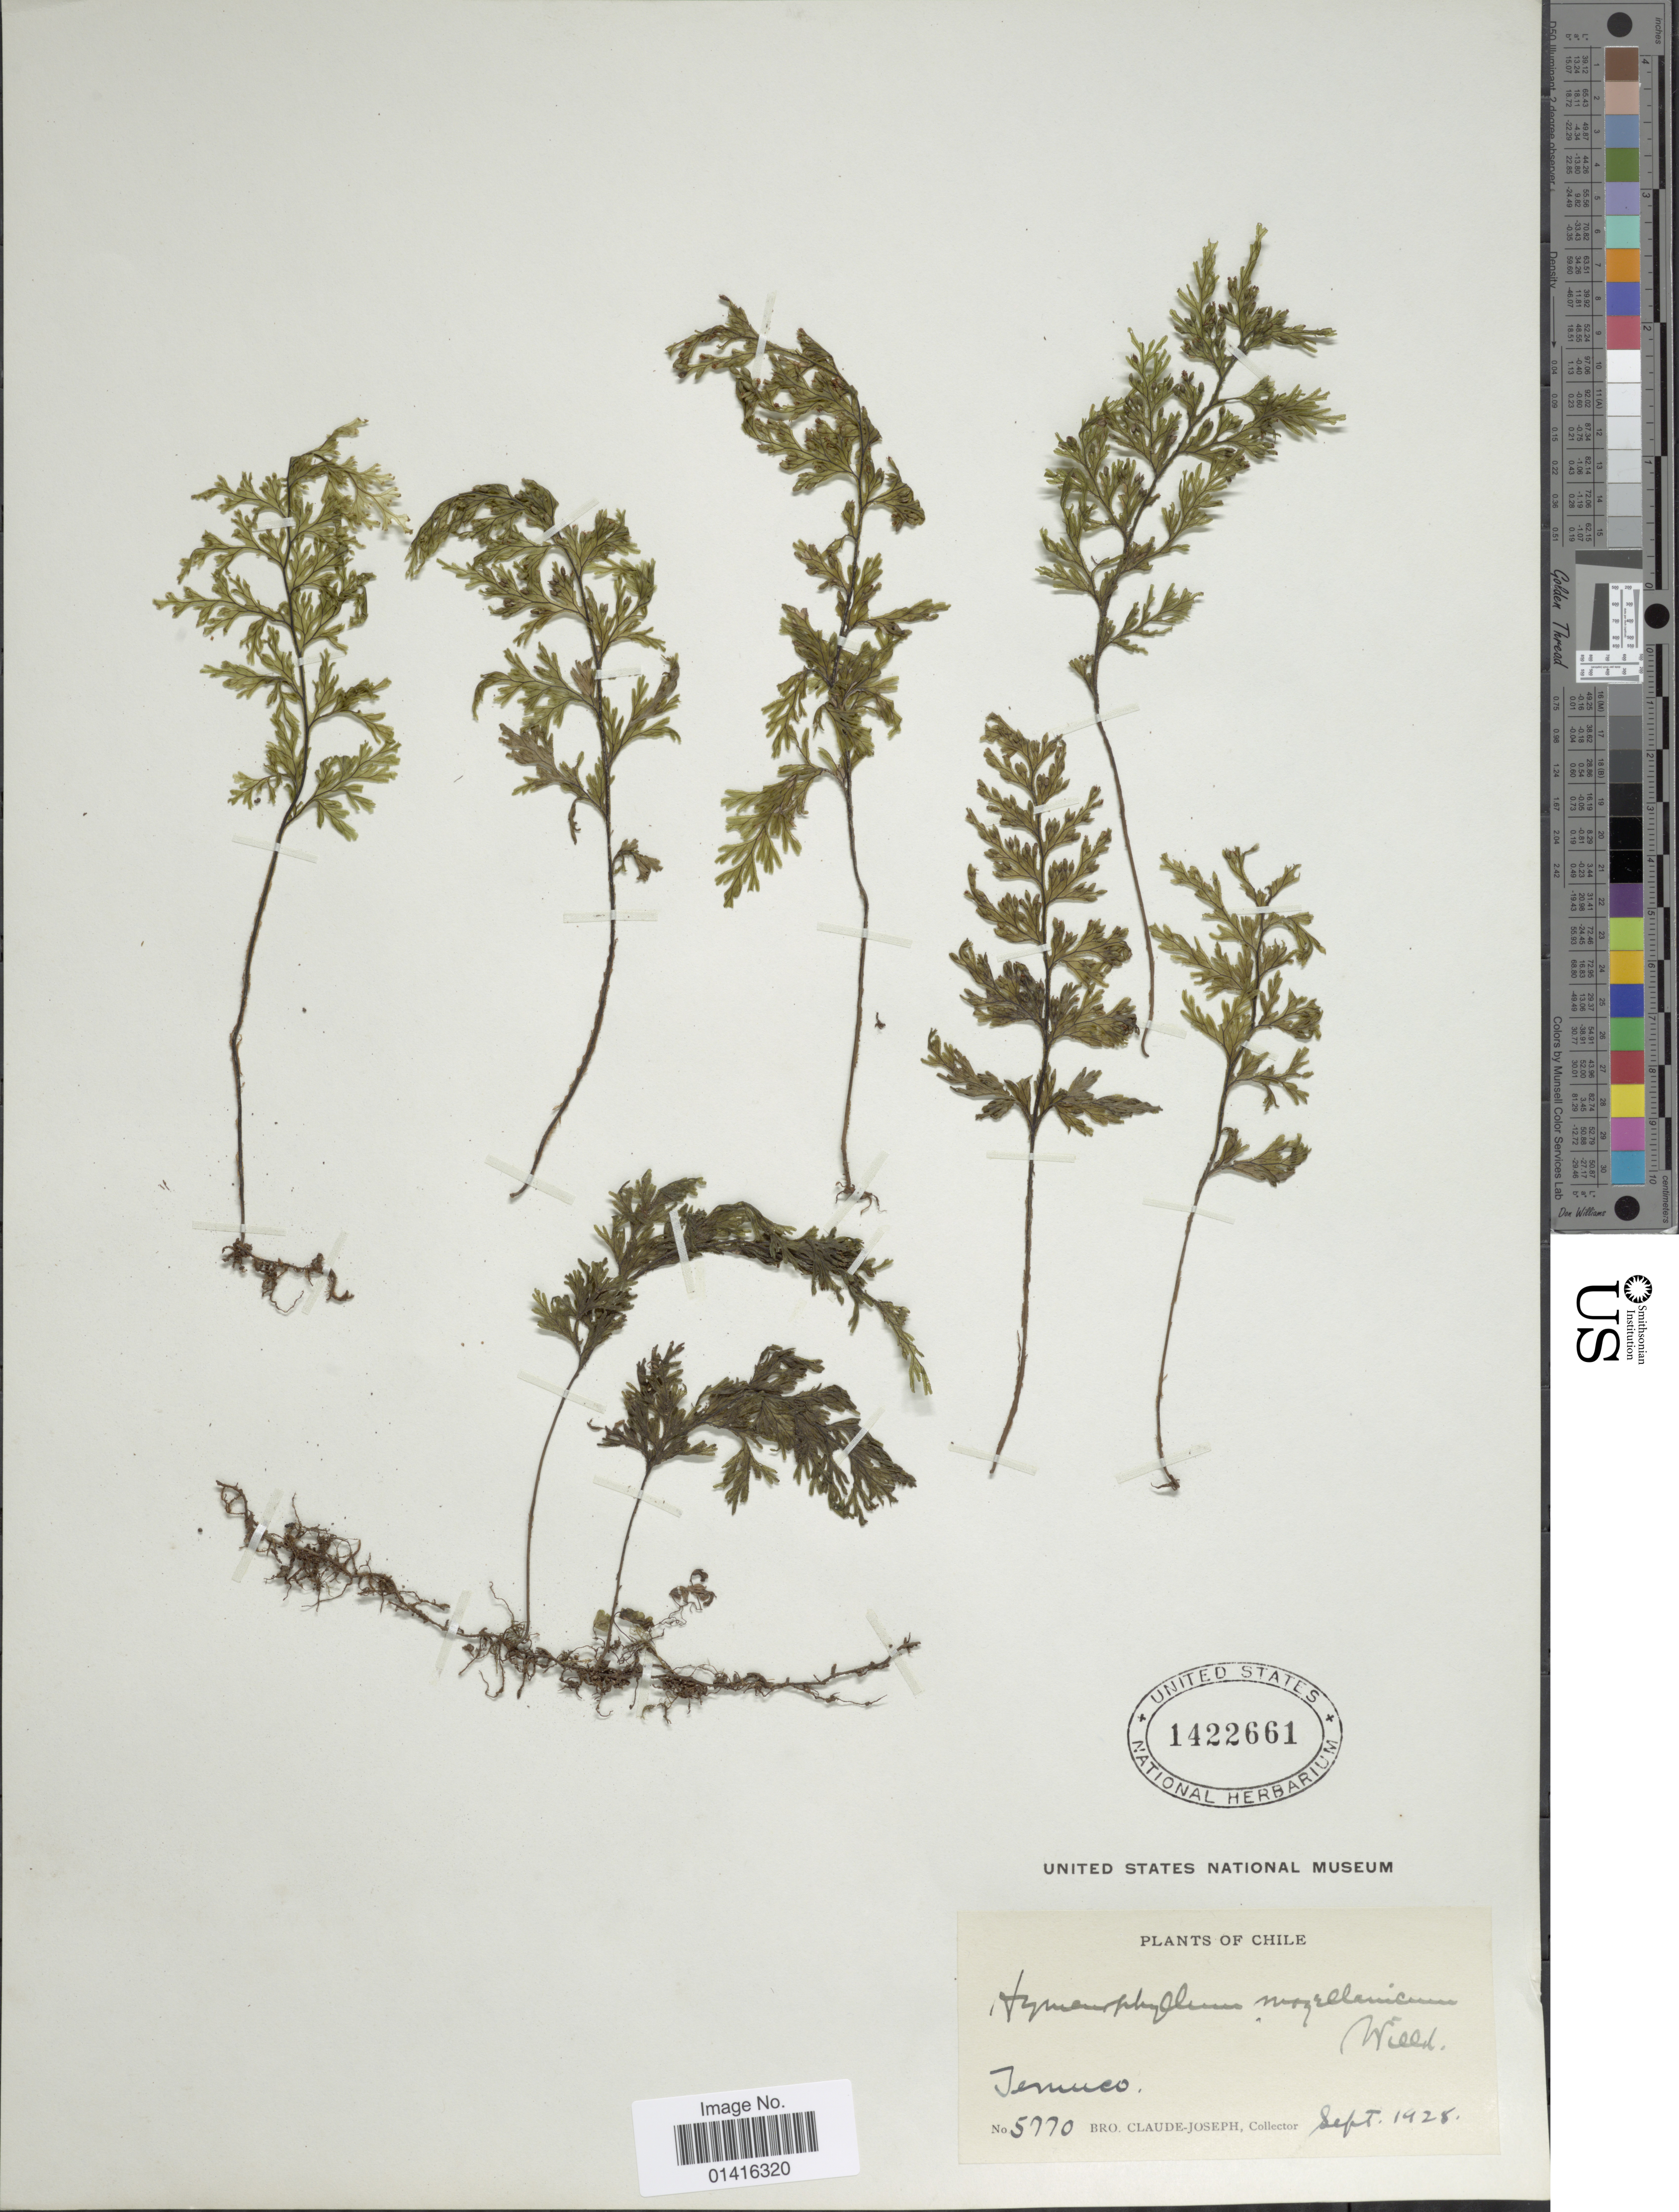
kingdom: Plantae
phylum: Tracheophyta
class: Polypodiopsida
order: Hymenophyllales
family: Hymenophyllaceae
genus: Hymenophyllum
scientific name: Hymenophyllum magellanicum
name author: Willd. ex Kunze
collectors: Frere Claude Joseph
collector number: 5770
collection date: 1928-09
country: Chile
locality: Temuco.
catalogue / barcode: US 1422661